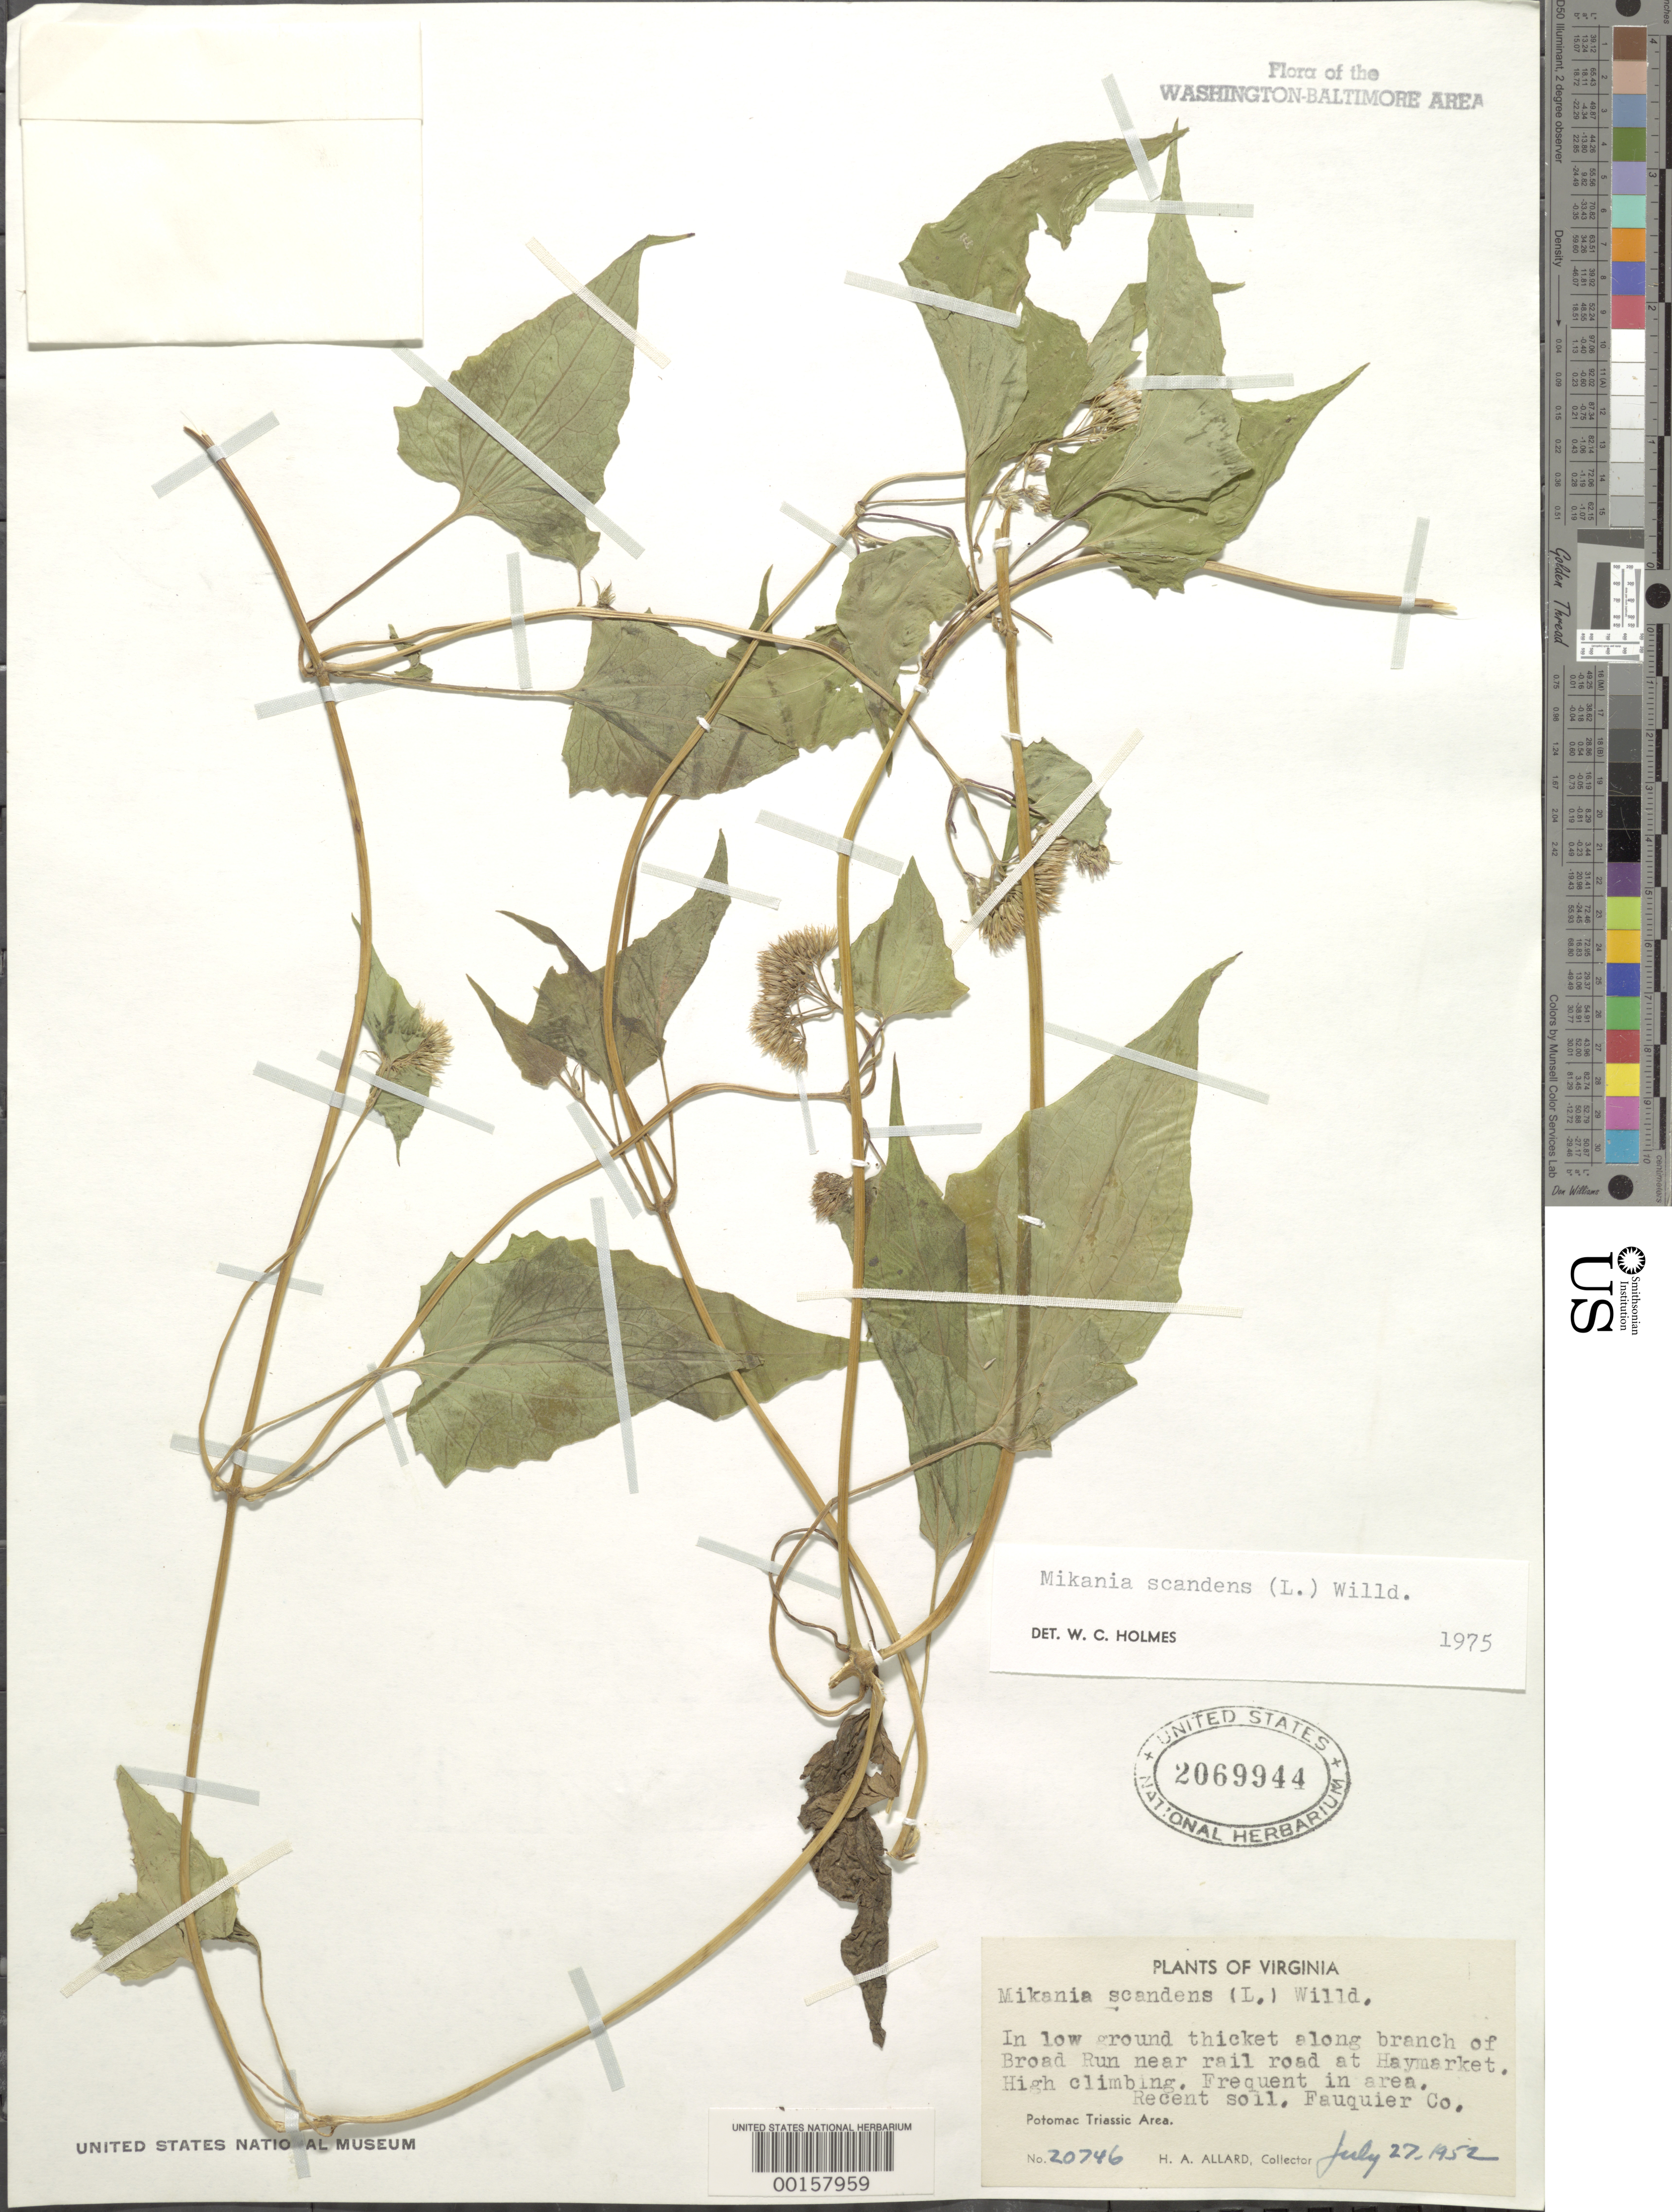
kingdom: Plantae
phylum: Tracheophyta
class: Magnoliopsida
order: Asterales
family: Asteraceae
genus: Mikania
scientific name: Mikania scandens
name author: (L.) Willd.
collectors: H. A. Allard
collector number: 20746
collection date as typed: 27 Jul 1952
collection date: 1952-07-27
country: United States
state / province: Virginia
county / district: Fauquier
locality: Broad Run Haymarket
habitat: Low ground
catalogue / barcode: US 2069944